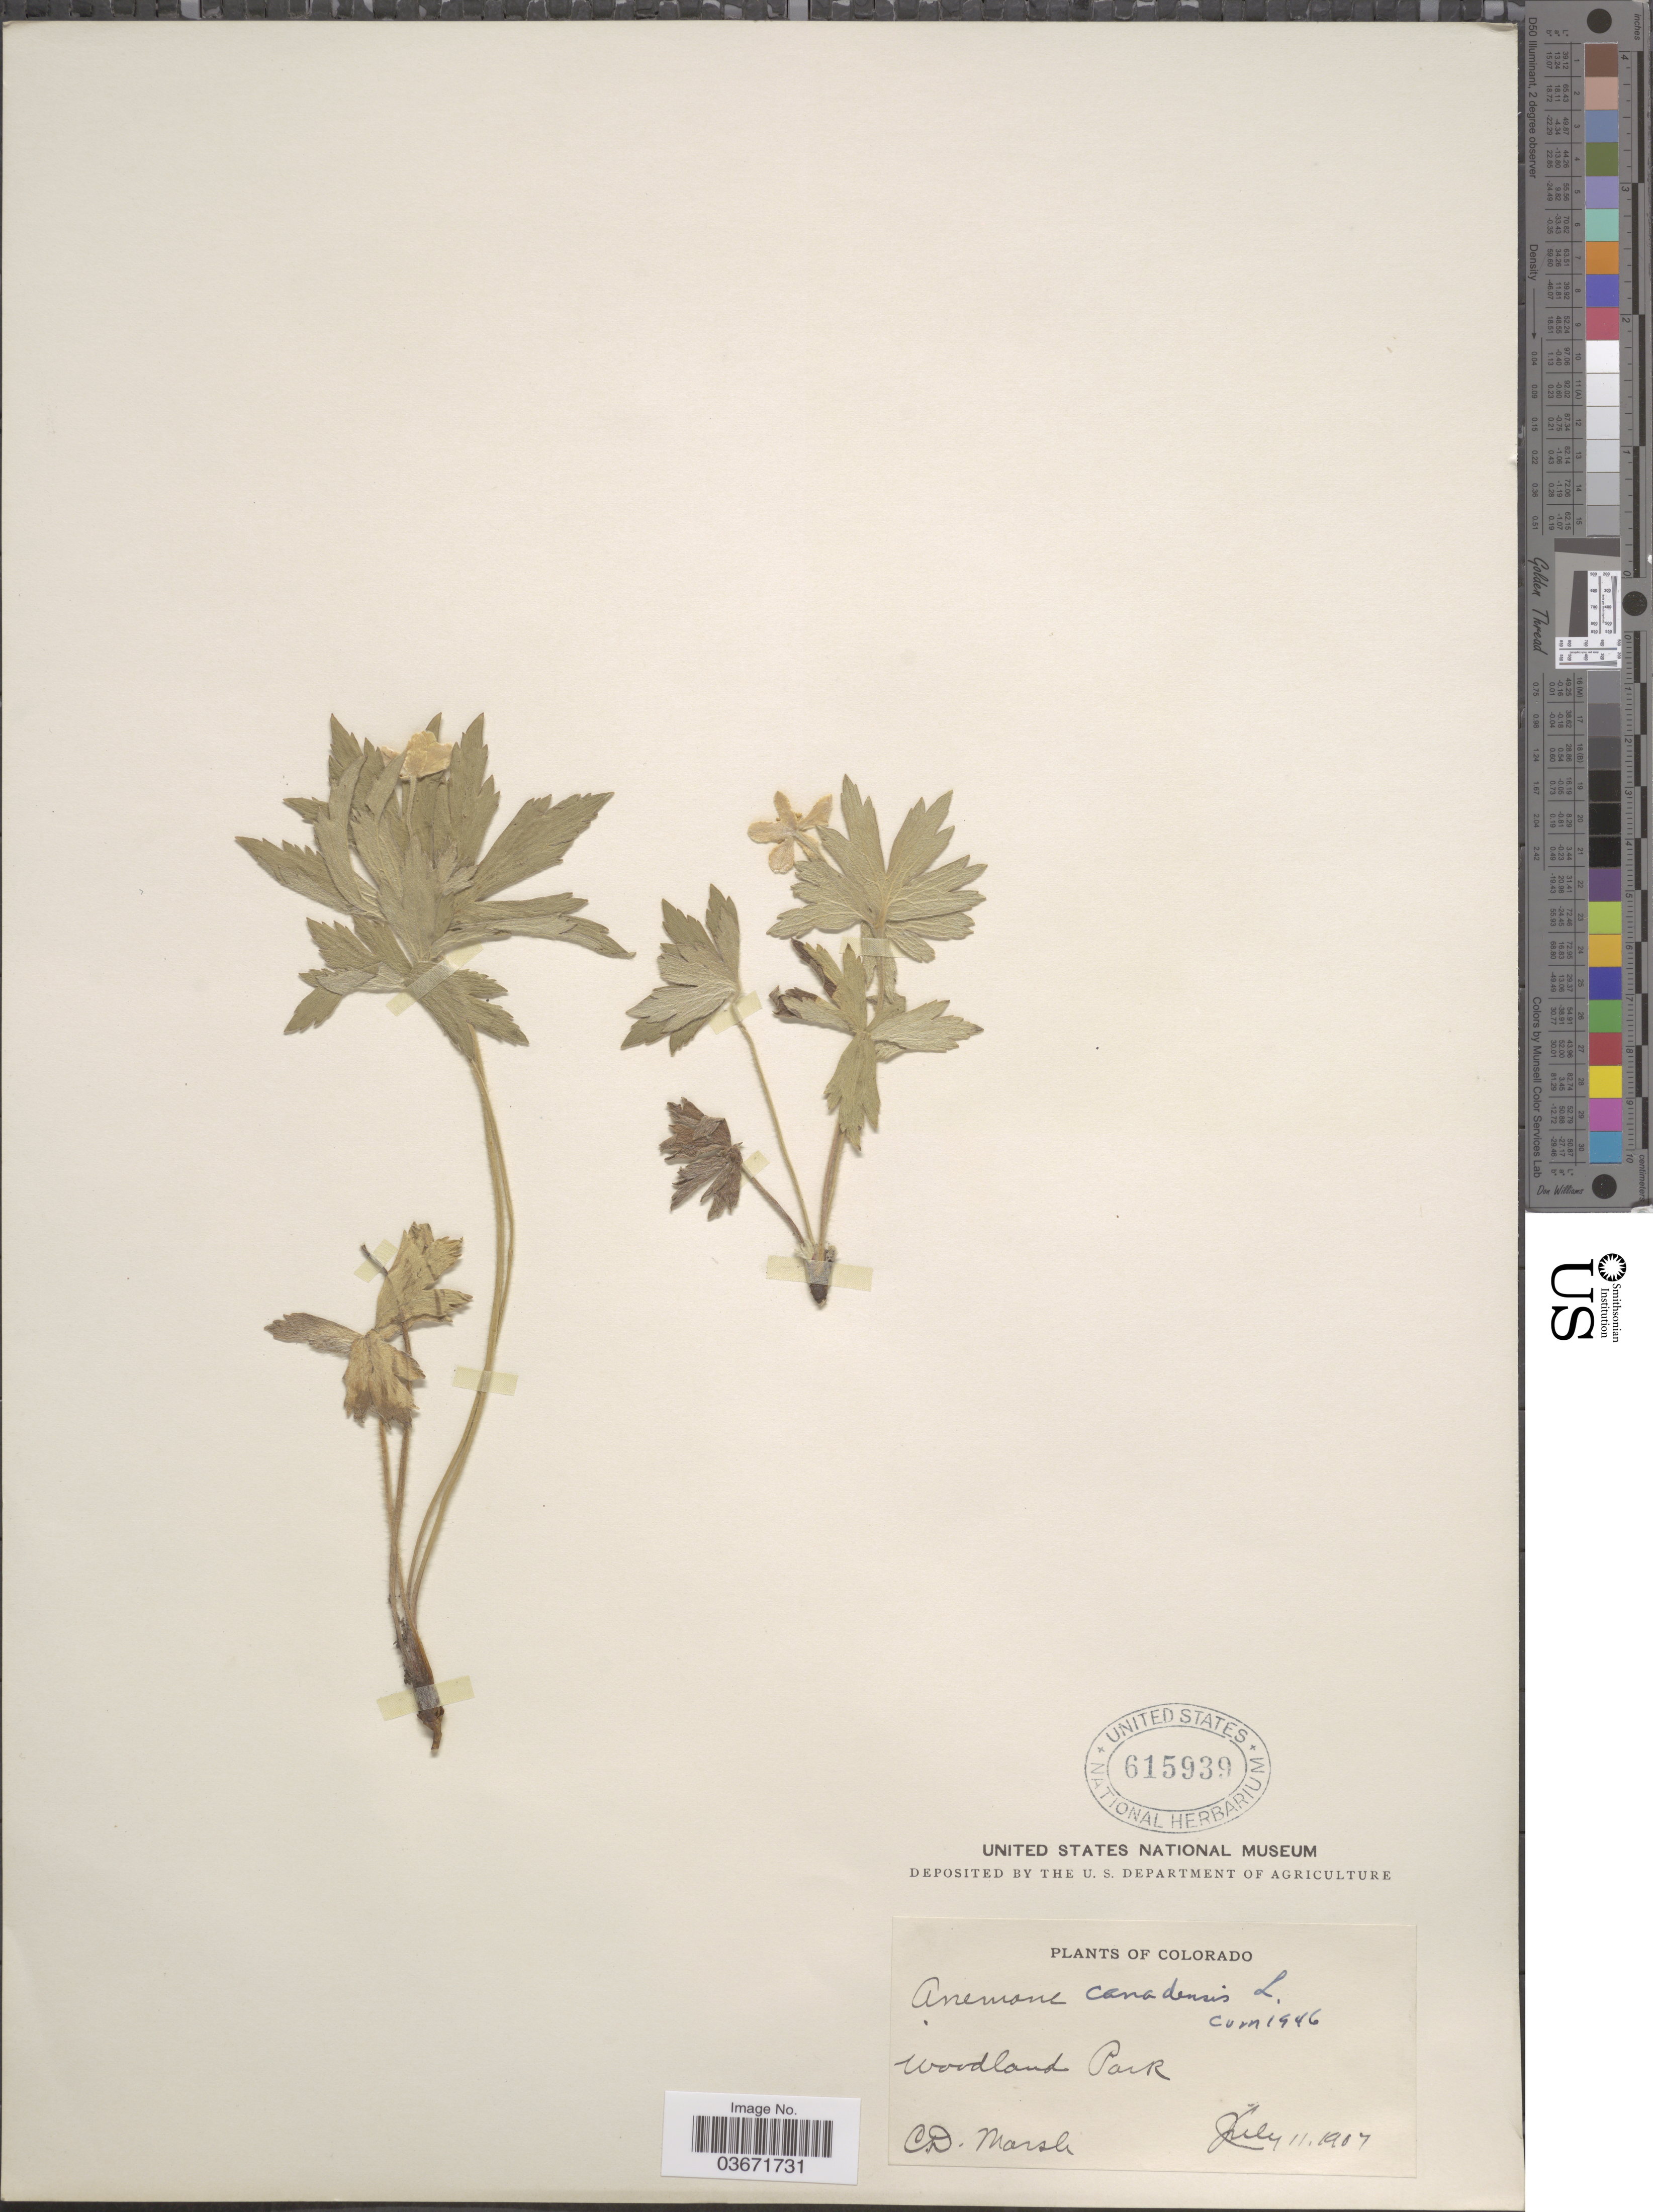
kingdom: Plantae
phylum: Tracheophyta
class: Magnoliopsida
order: Ranunculales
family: Ranunculaceae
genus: Anemone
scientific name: Anemone canadensis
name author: L.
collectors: C. D. Marsh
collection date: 1907-07-11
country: United States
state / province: Colorado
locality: Woodland Park.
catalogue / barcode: US 615939